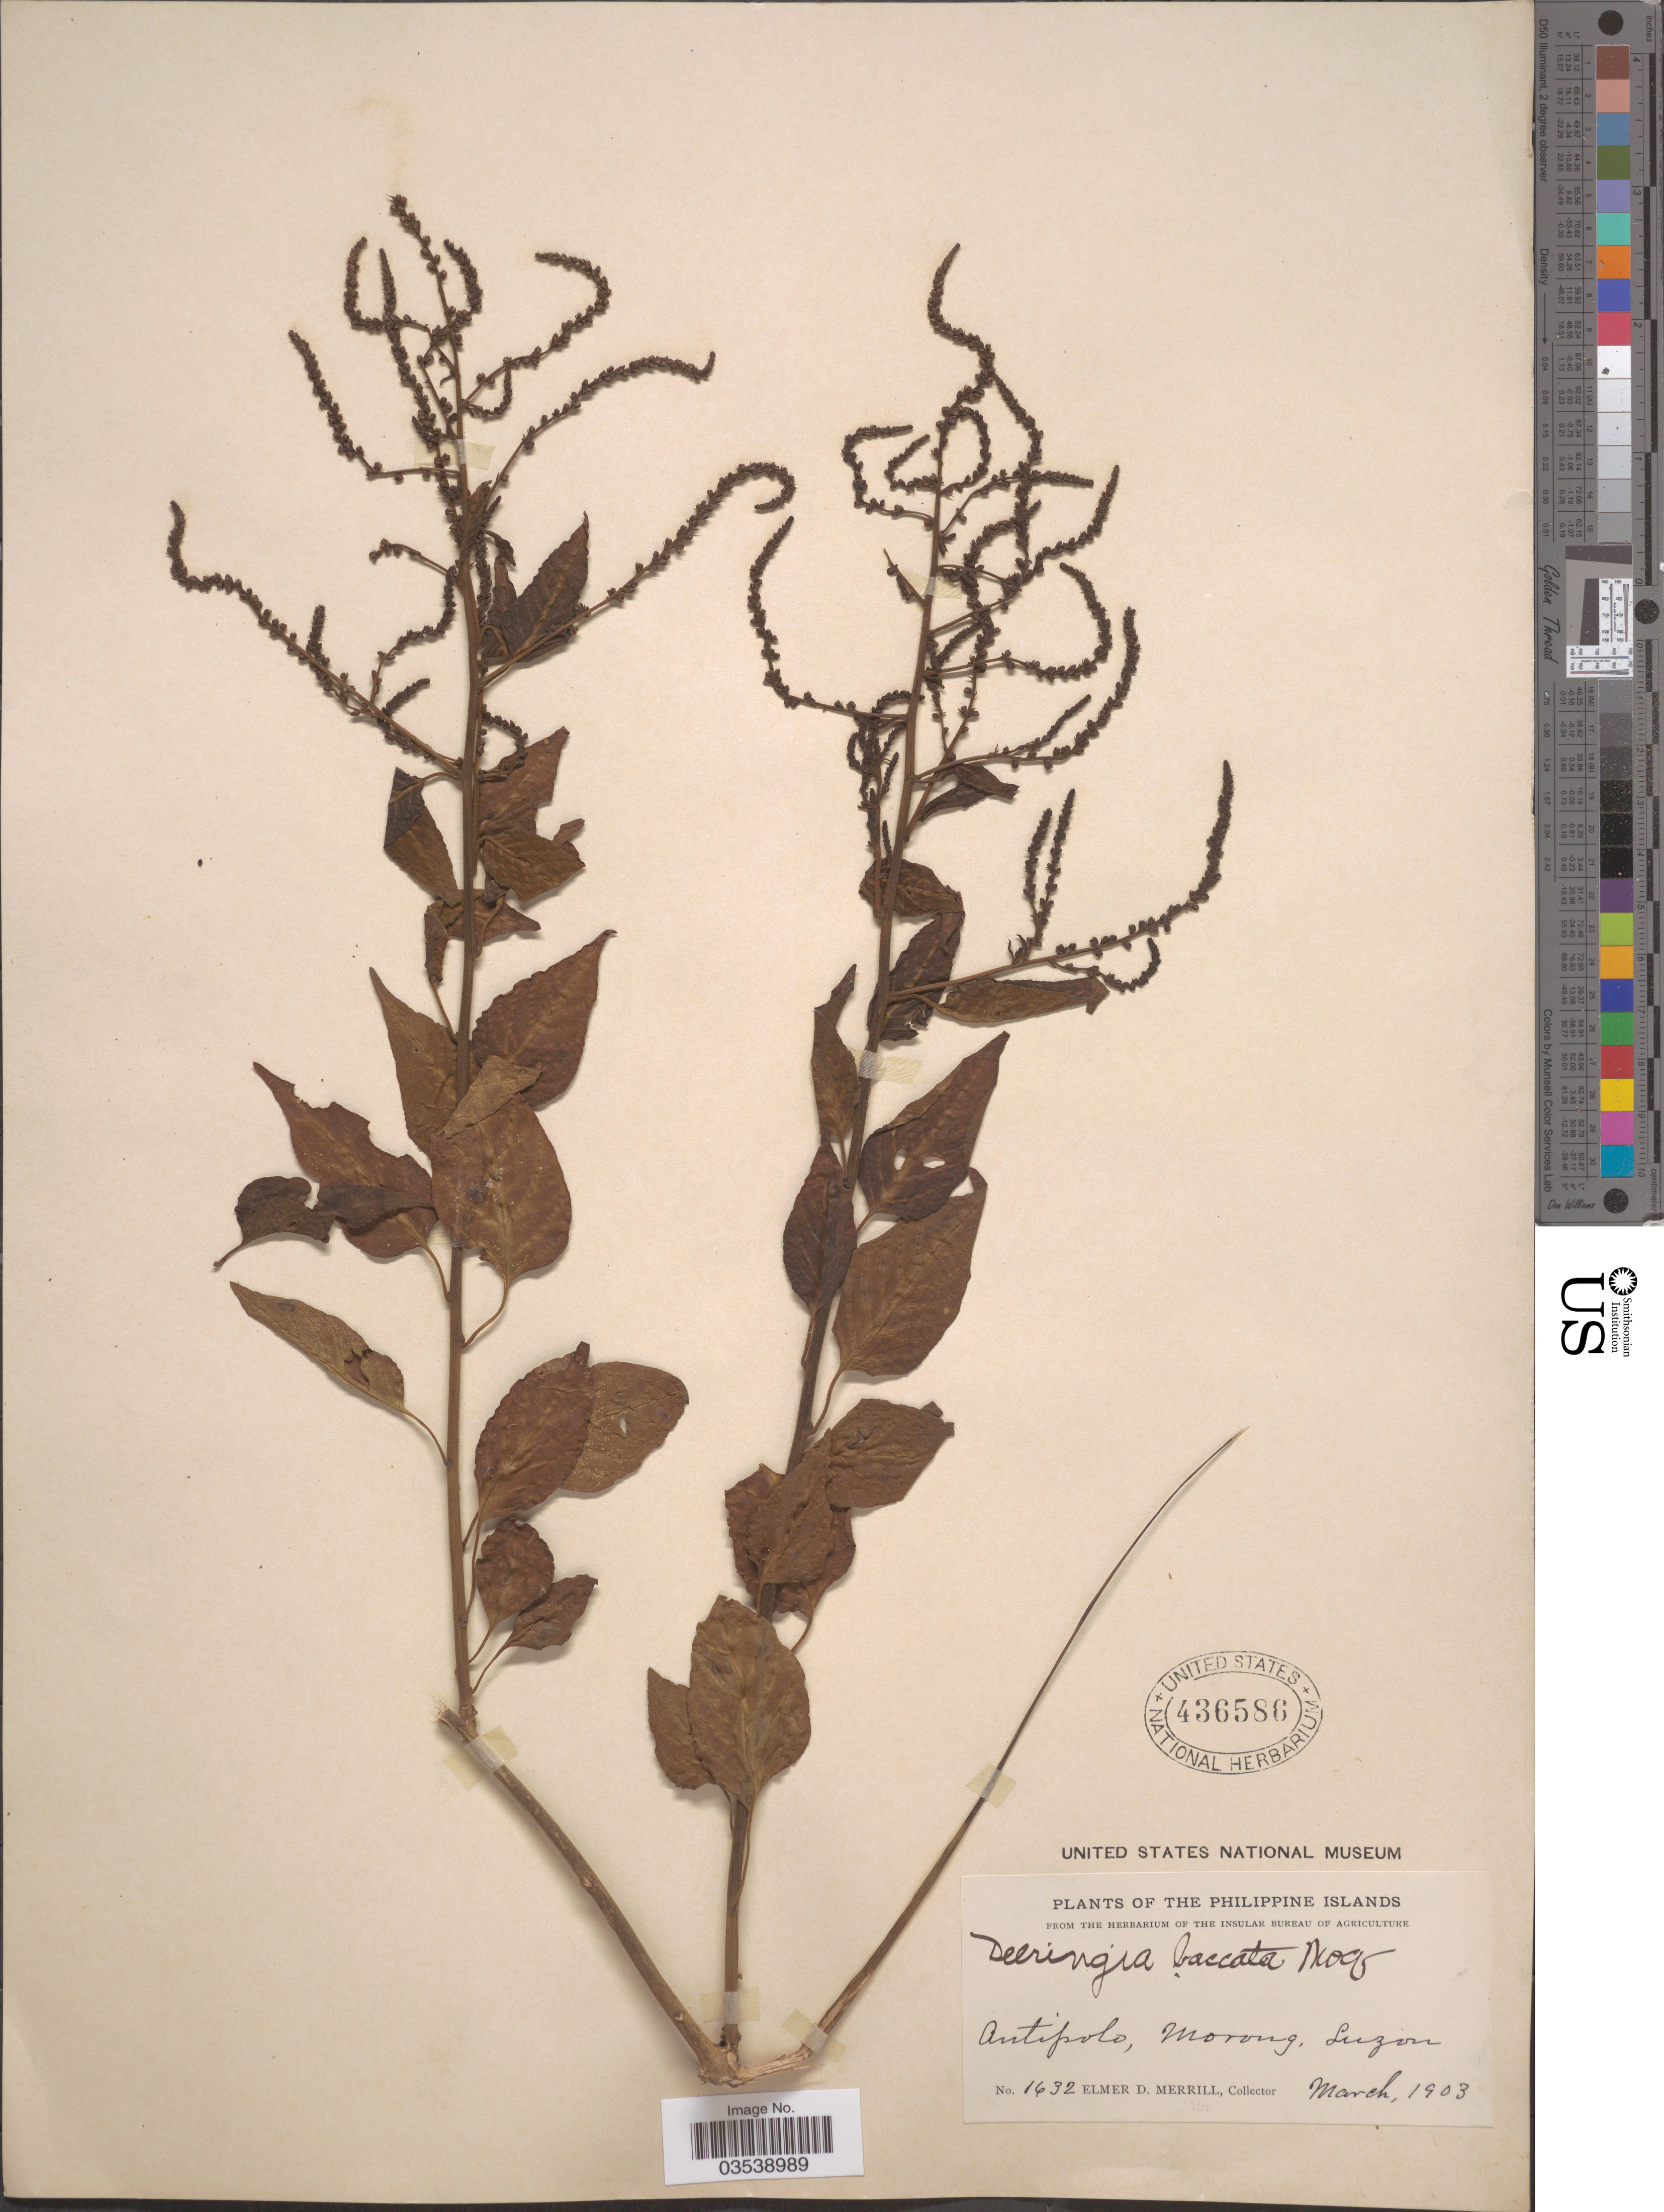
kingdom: Plantae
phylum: Tracheophyta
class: Magnoliopsida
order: Caryophyllales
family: Amaranthaceae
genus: Deeringia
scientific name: Deeringia amaranthoides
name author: (Lam.) Merr.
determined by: Strong, Mark T., (BOT), Smithsonian Institution - National Museum of Natural History (UNITED STATES)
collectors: E. D. Merrill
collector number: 1632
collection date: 1903-03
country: Philippines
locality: Antipolo, Morong, Luzon.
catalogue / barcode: US 436586